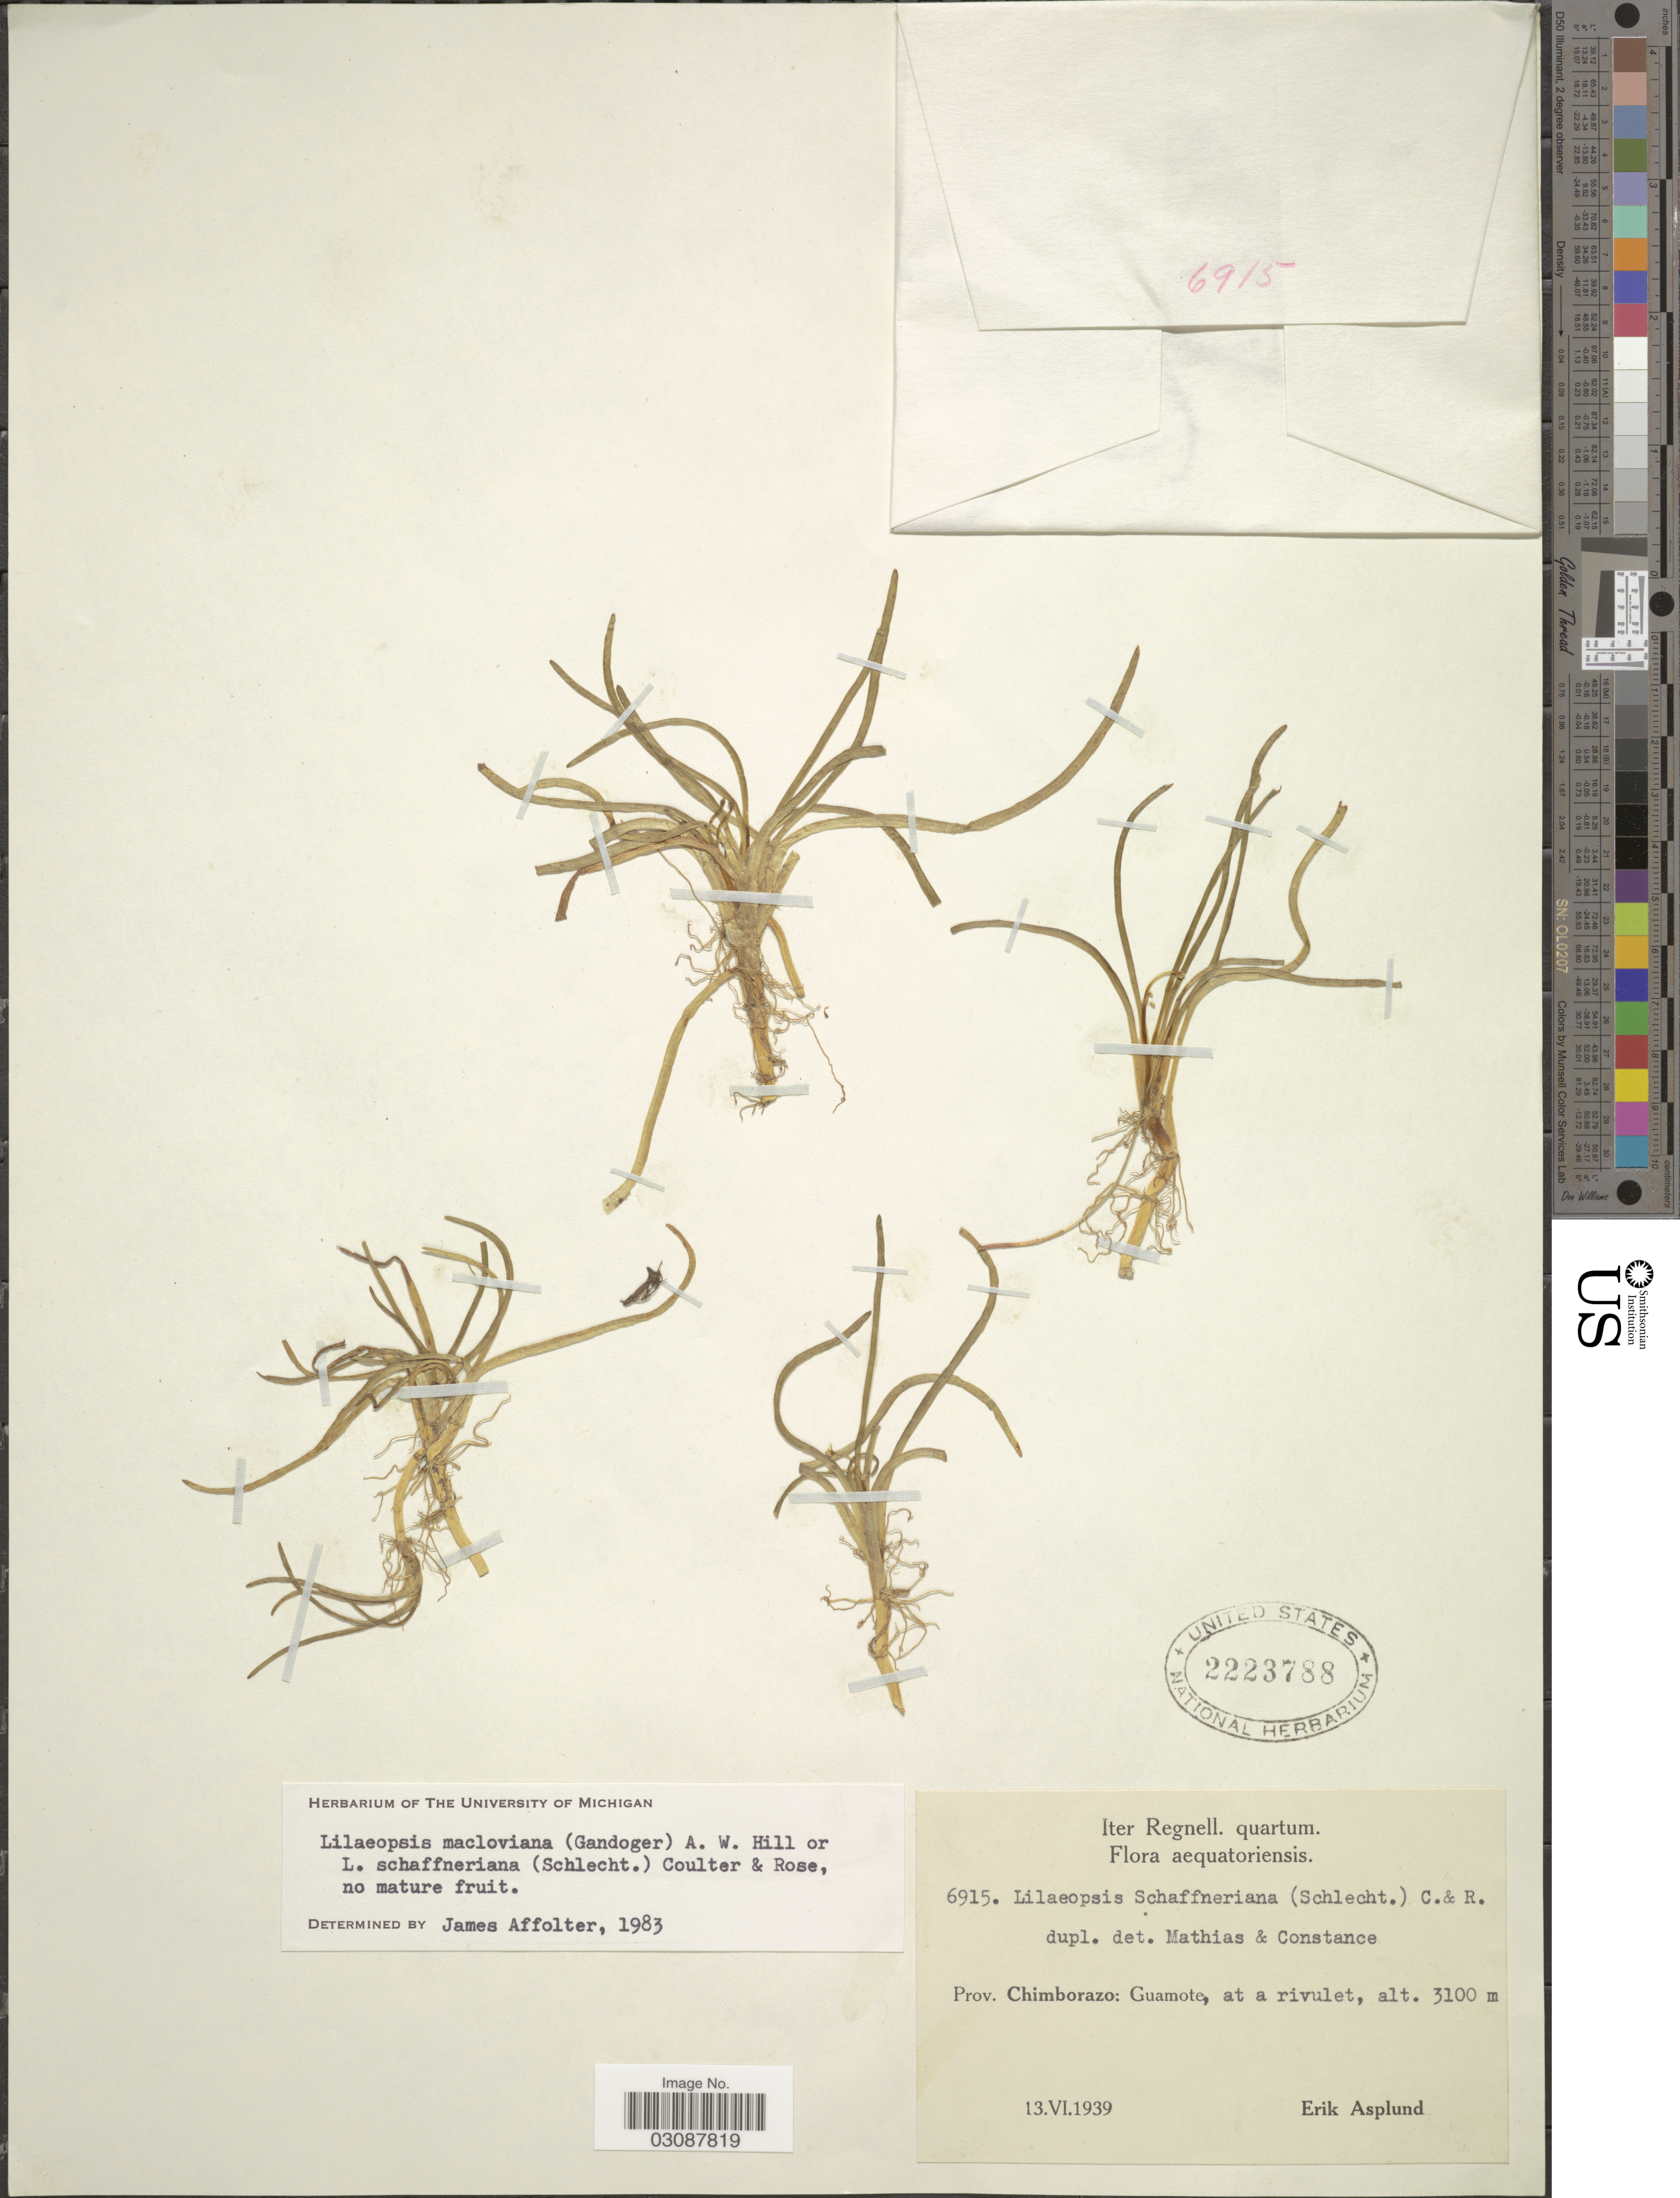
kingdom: Plantae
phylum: Tracheophyta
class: Magnoliopsida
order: Apiales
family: Apiaceae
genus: Lilaeopsis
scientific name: Lilaeopsis macloviana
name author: (Gand.) A.W. Hill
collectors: E. Asplund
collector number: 6915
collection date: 1939-06-13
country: Ecuador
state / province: Chimborazo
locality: Prov. Chimborazo: Guamote, at a rivulet.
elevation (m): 3100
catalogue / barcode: US 2223788